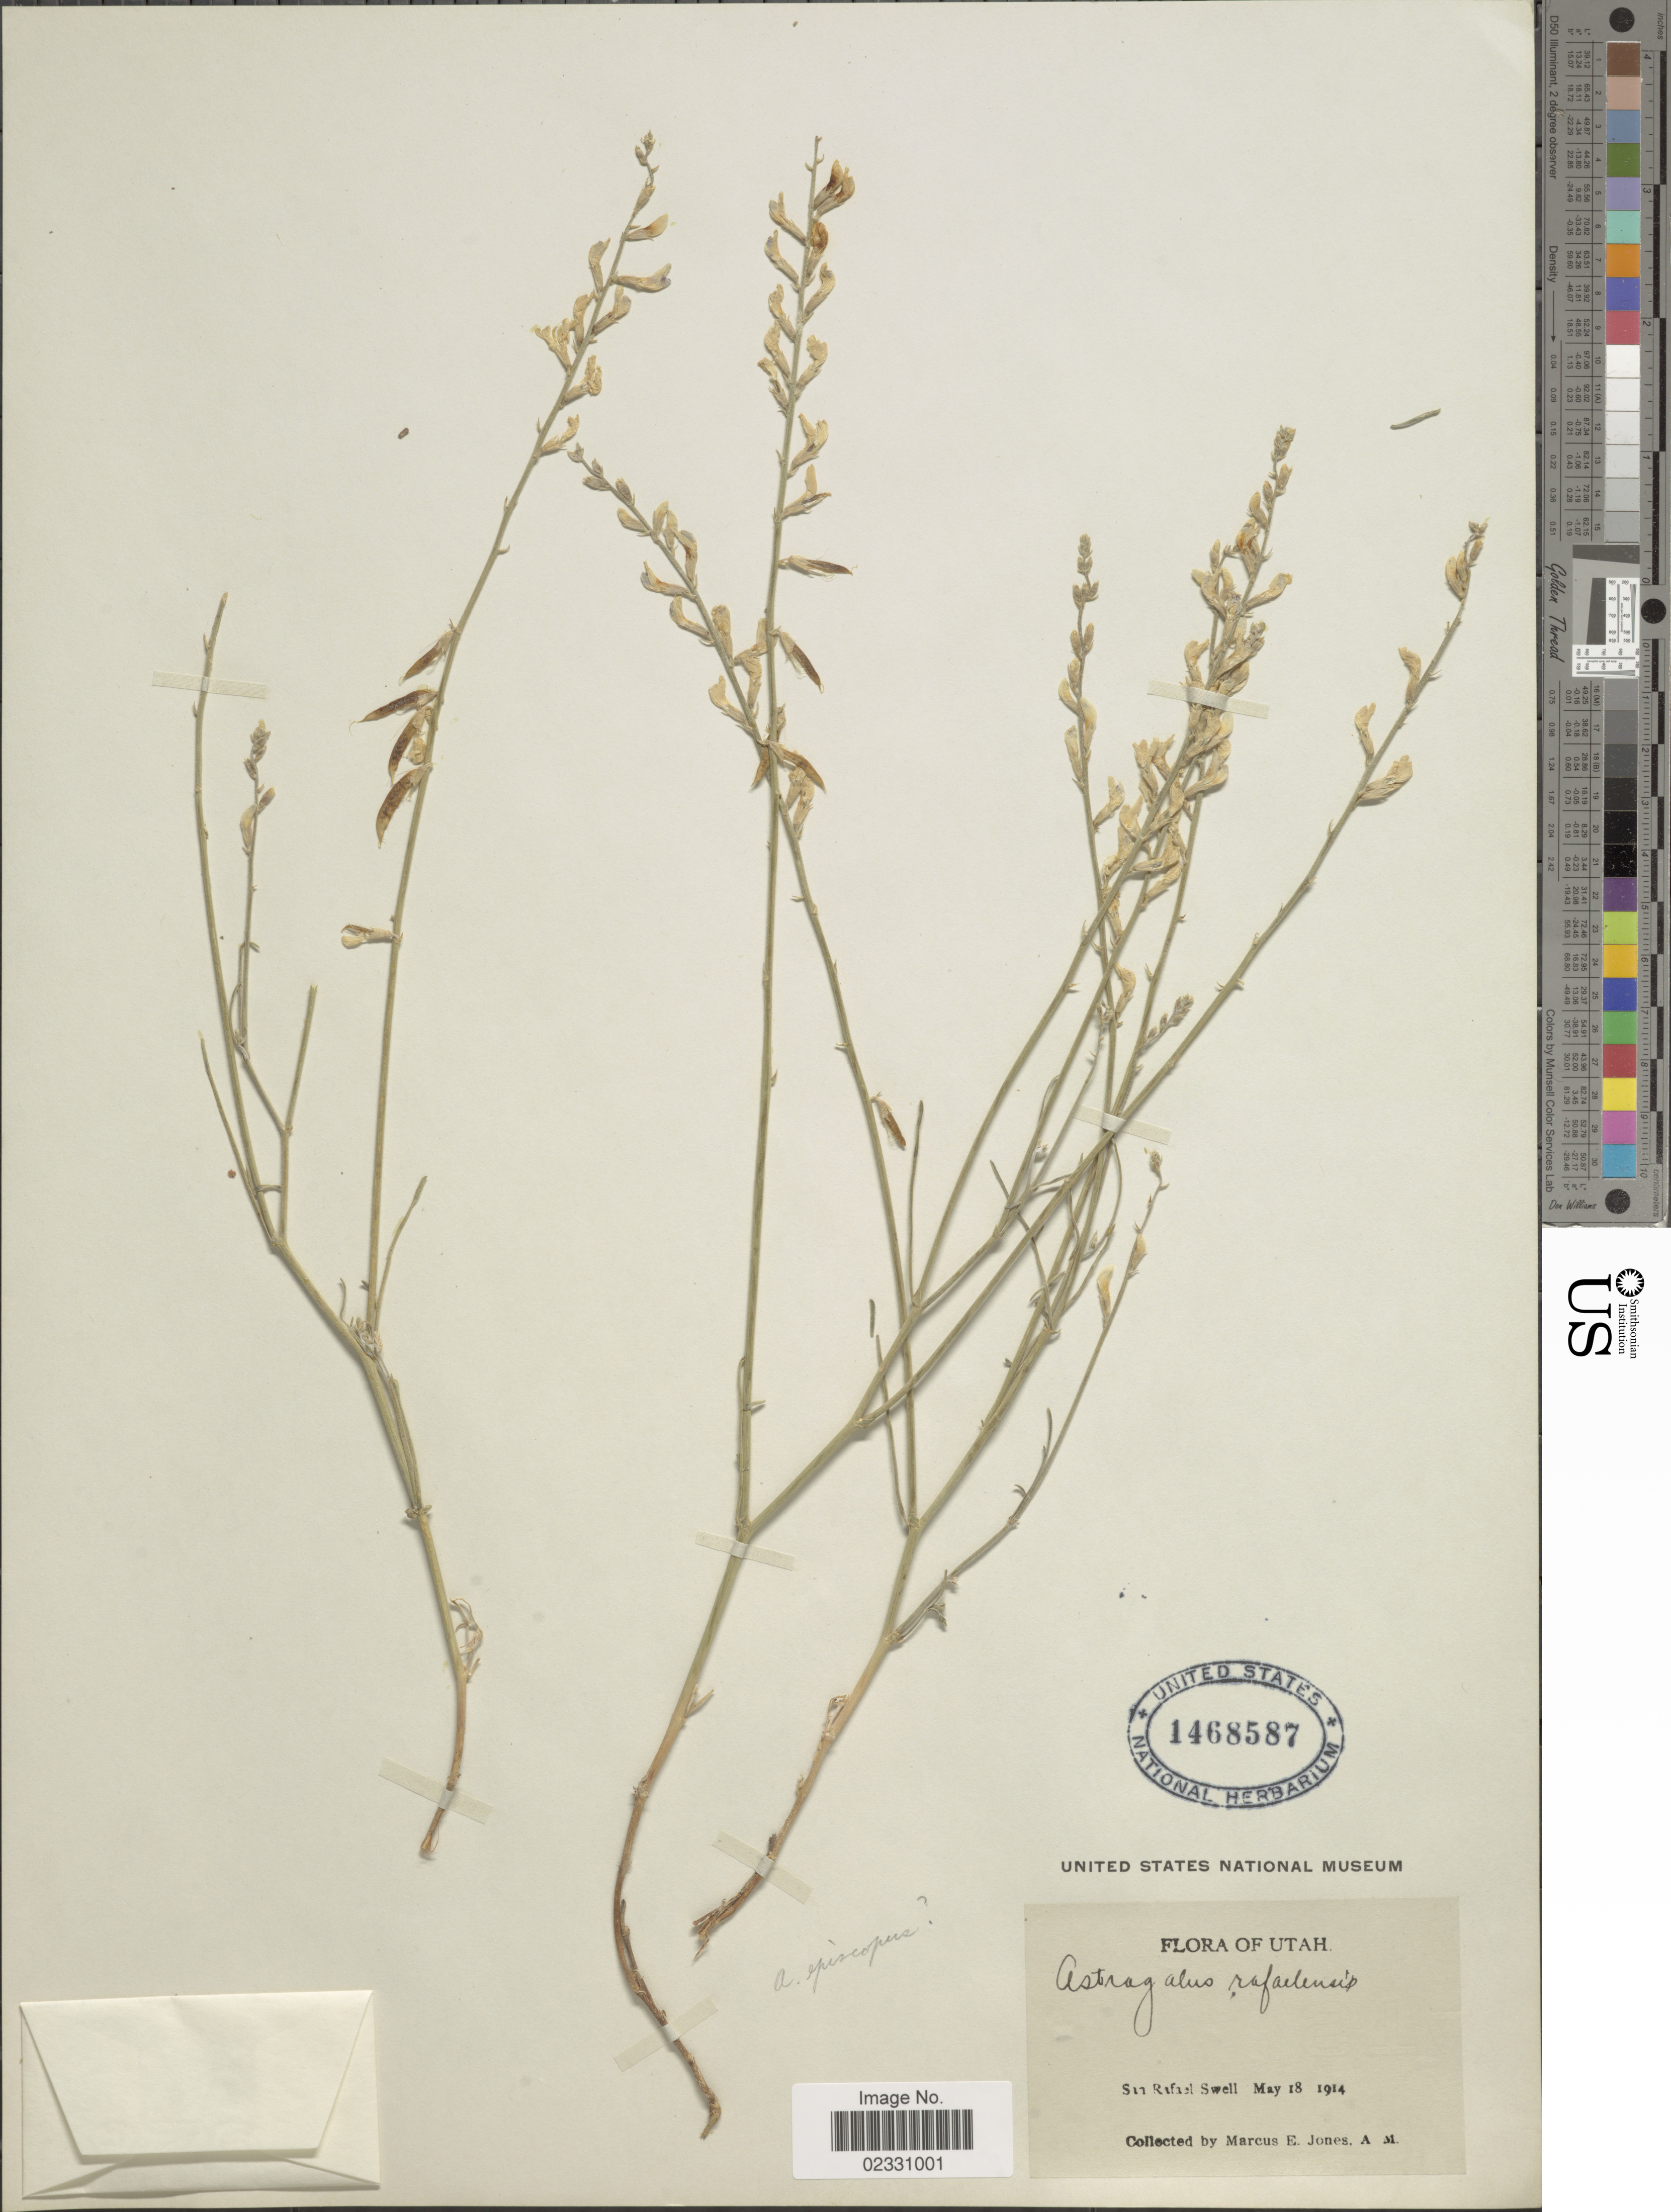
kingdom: Plantae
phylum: Tracheophyta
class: Magnoliopsida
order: Fabales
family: Fabaceae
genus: Astragalus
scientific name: Astragalus episcopus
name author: S. Watson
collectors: M. E. Jones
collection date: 1914-05-18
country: United States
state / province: Utah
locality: San Rafael Swell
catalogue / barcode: US 1468587